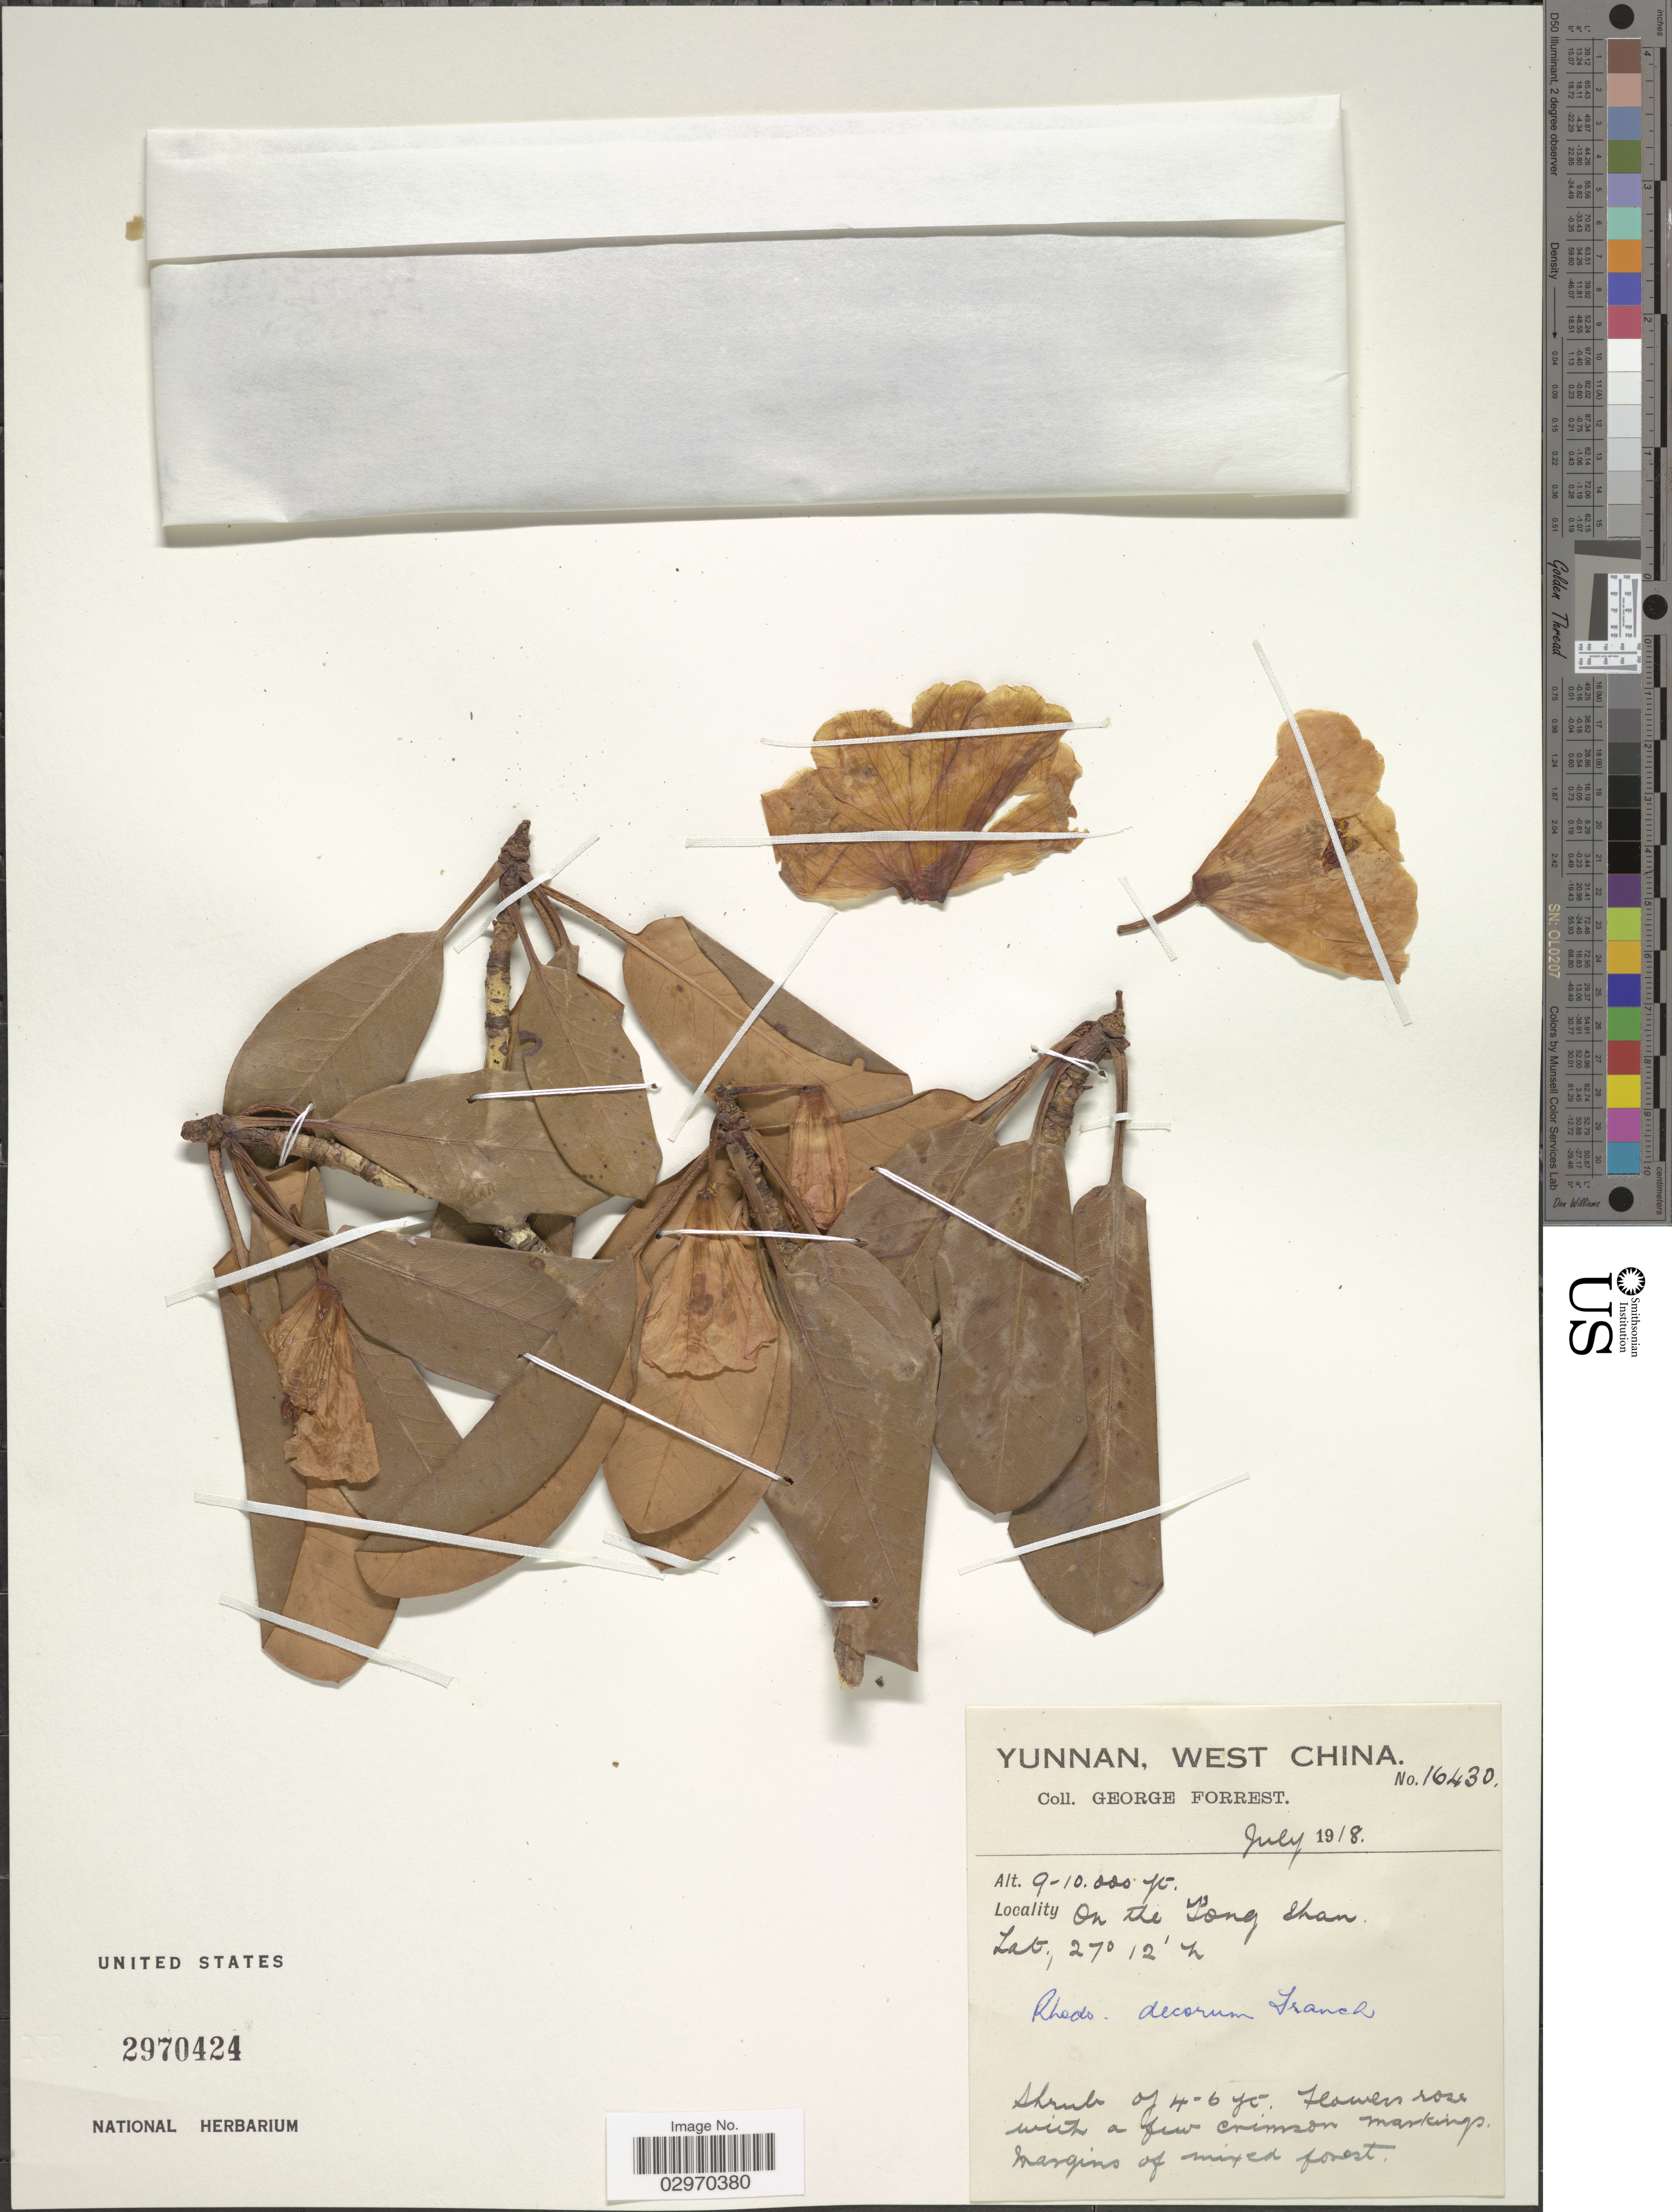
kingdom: Plantae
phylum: Tracheophyta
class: Magnoliopsida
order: Ericales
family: Ericaceae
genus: Rhododendron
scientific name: Rhododendron decorum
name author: Franch.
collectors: G. Forrest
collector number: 16430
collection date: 1918-07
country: China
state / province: Yunnan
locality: West China, On the Long [interpreted] Shan.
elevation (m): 2743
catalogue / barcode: US 2970424